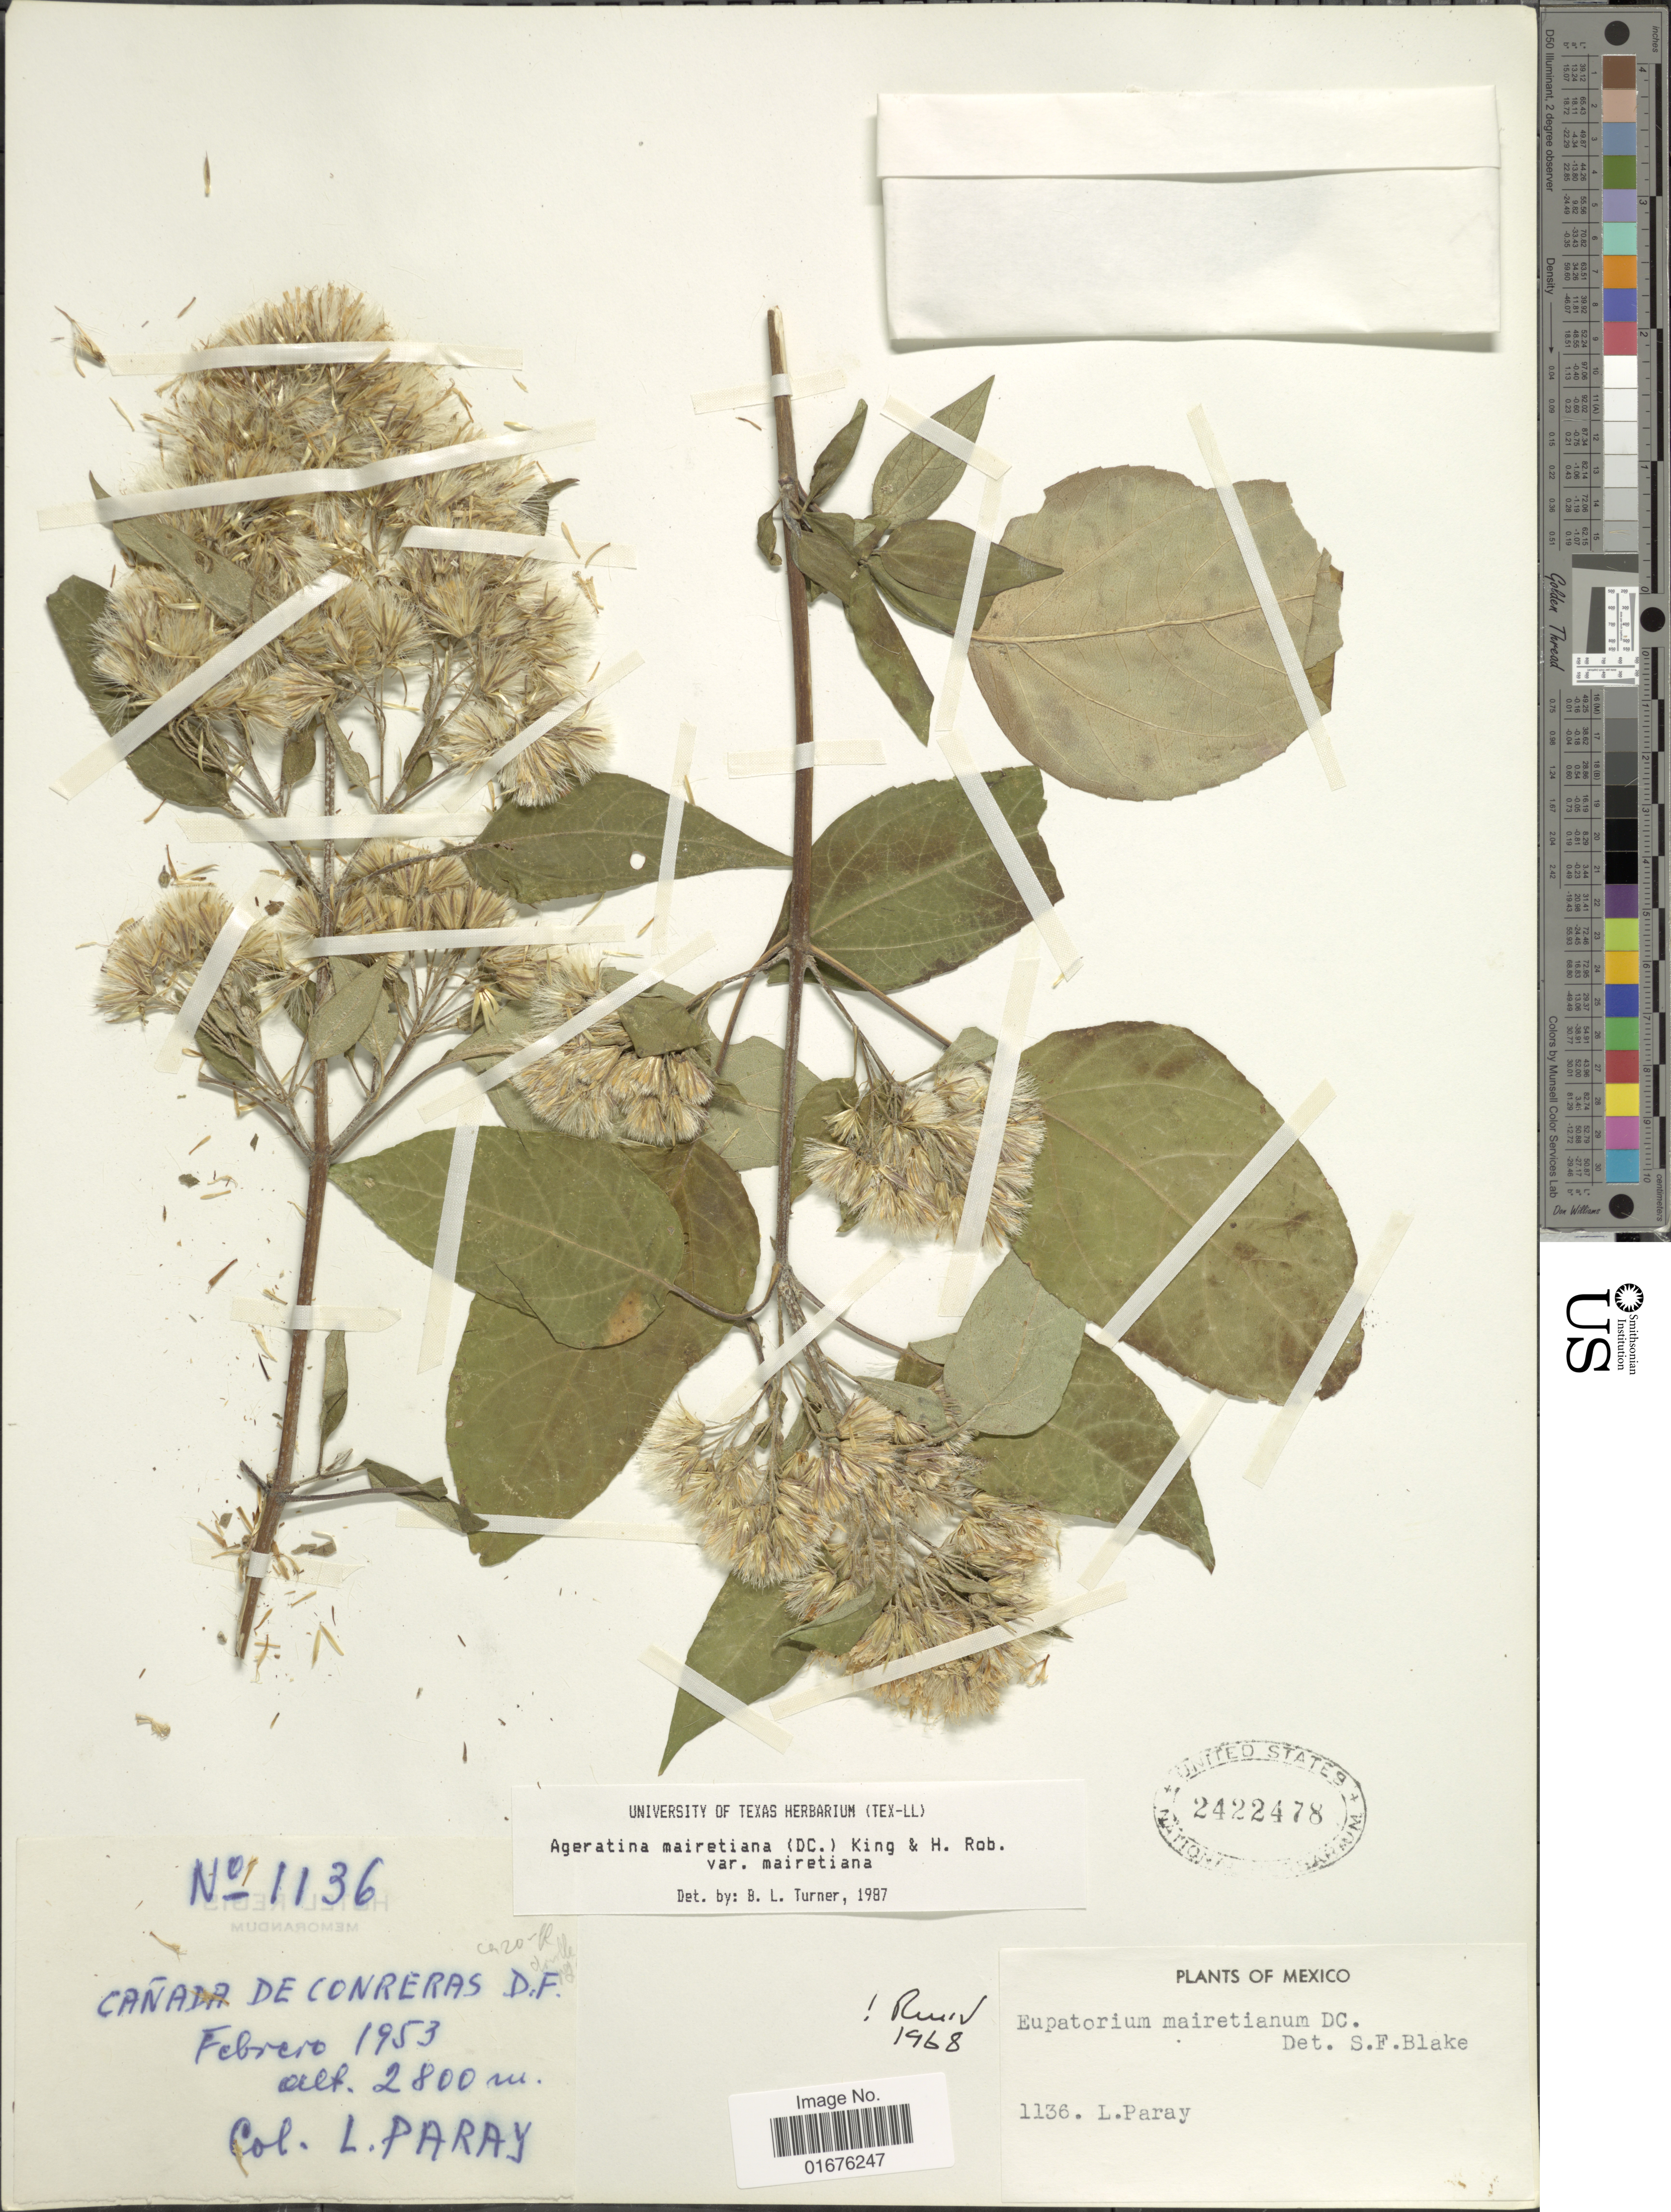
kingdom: Plantae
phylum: Tracheophyta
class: Magnoliopsida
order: Asterales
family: Asteraceae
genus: Ageratina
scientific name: Ageratina mairetiana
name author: (DC.) R.M. King & H. Rob.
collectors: L. Paray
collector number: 1136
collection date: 1953-02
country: Mexico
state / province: Distrito Federal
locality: Cañada de Conreras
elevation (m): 2800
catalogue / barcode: US 2422478